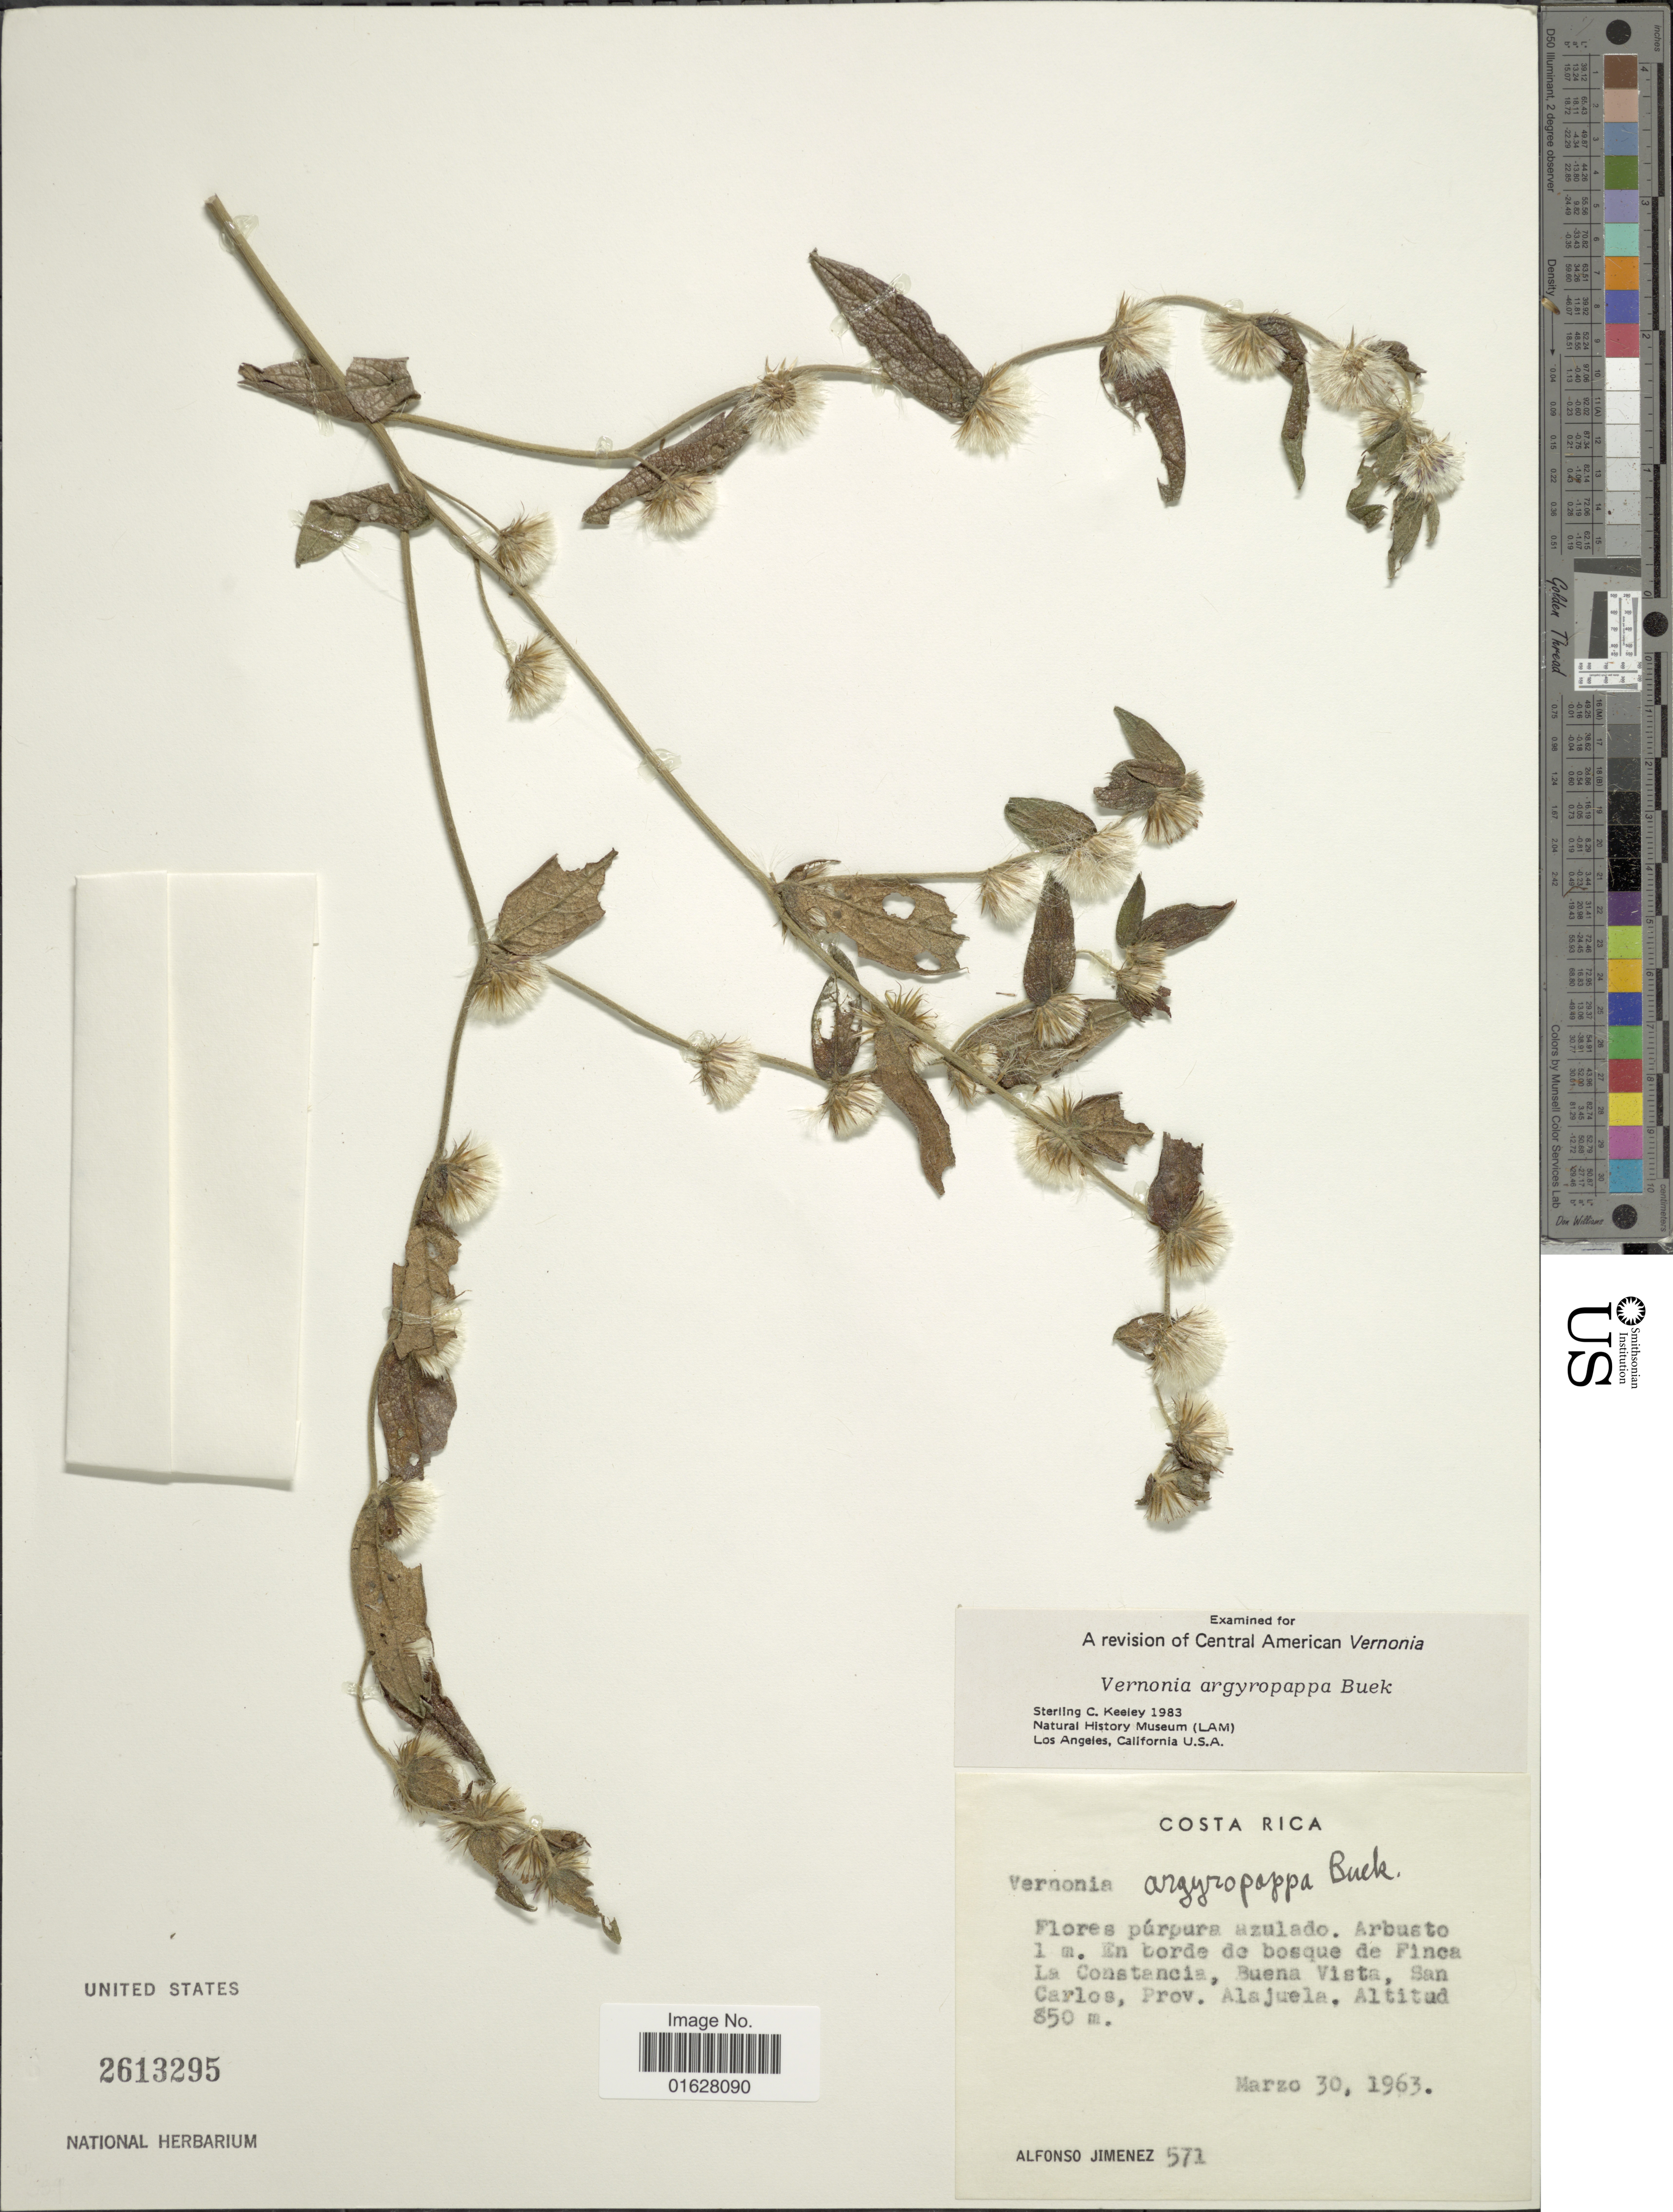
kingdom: Plantae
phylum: Tracheophyta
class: Magnoliopsida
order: Asterales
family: Asteraceae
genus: Lepidaploa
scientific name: Lepidaploa salzmannii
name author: (DC.) H. Rob.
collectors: A. Jimenez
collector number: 571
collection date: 1963-03-30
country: Costa Rica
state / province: Alajuela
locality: Costa Rica. Arbusto 1 m. En borde de bosque de Finca La Constancia, Buena Vista, San Carlos, Prov. Alajuela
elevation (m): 850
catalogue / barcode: US 2613295